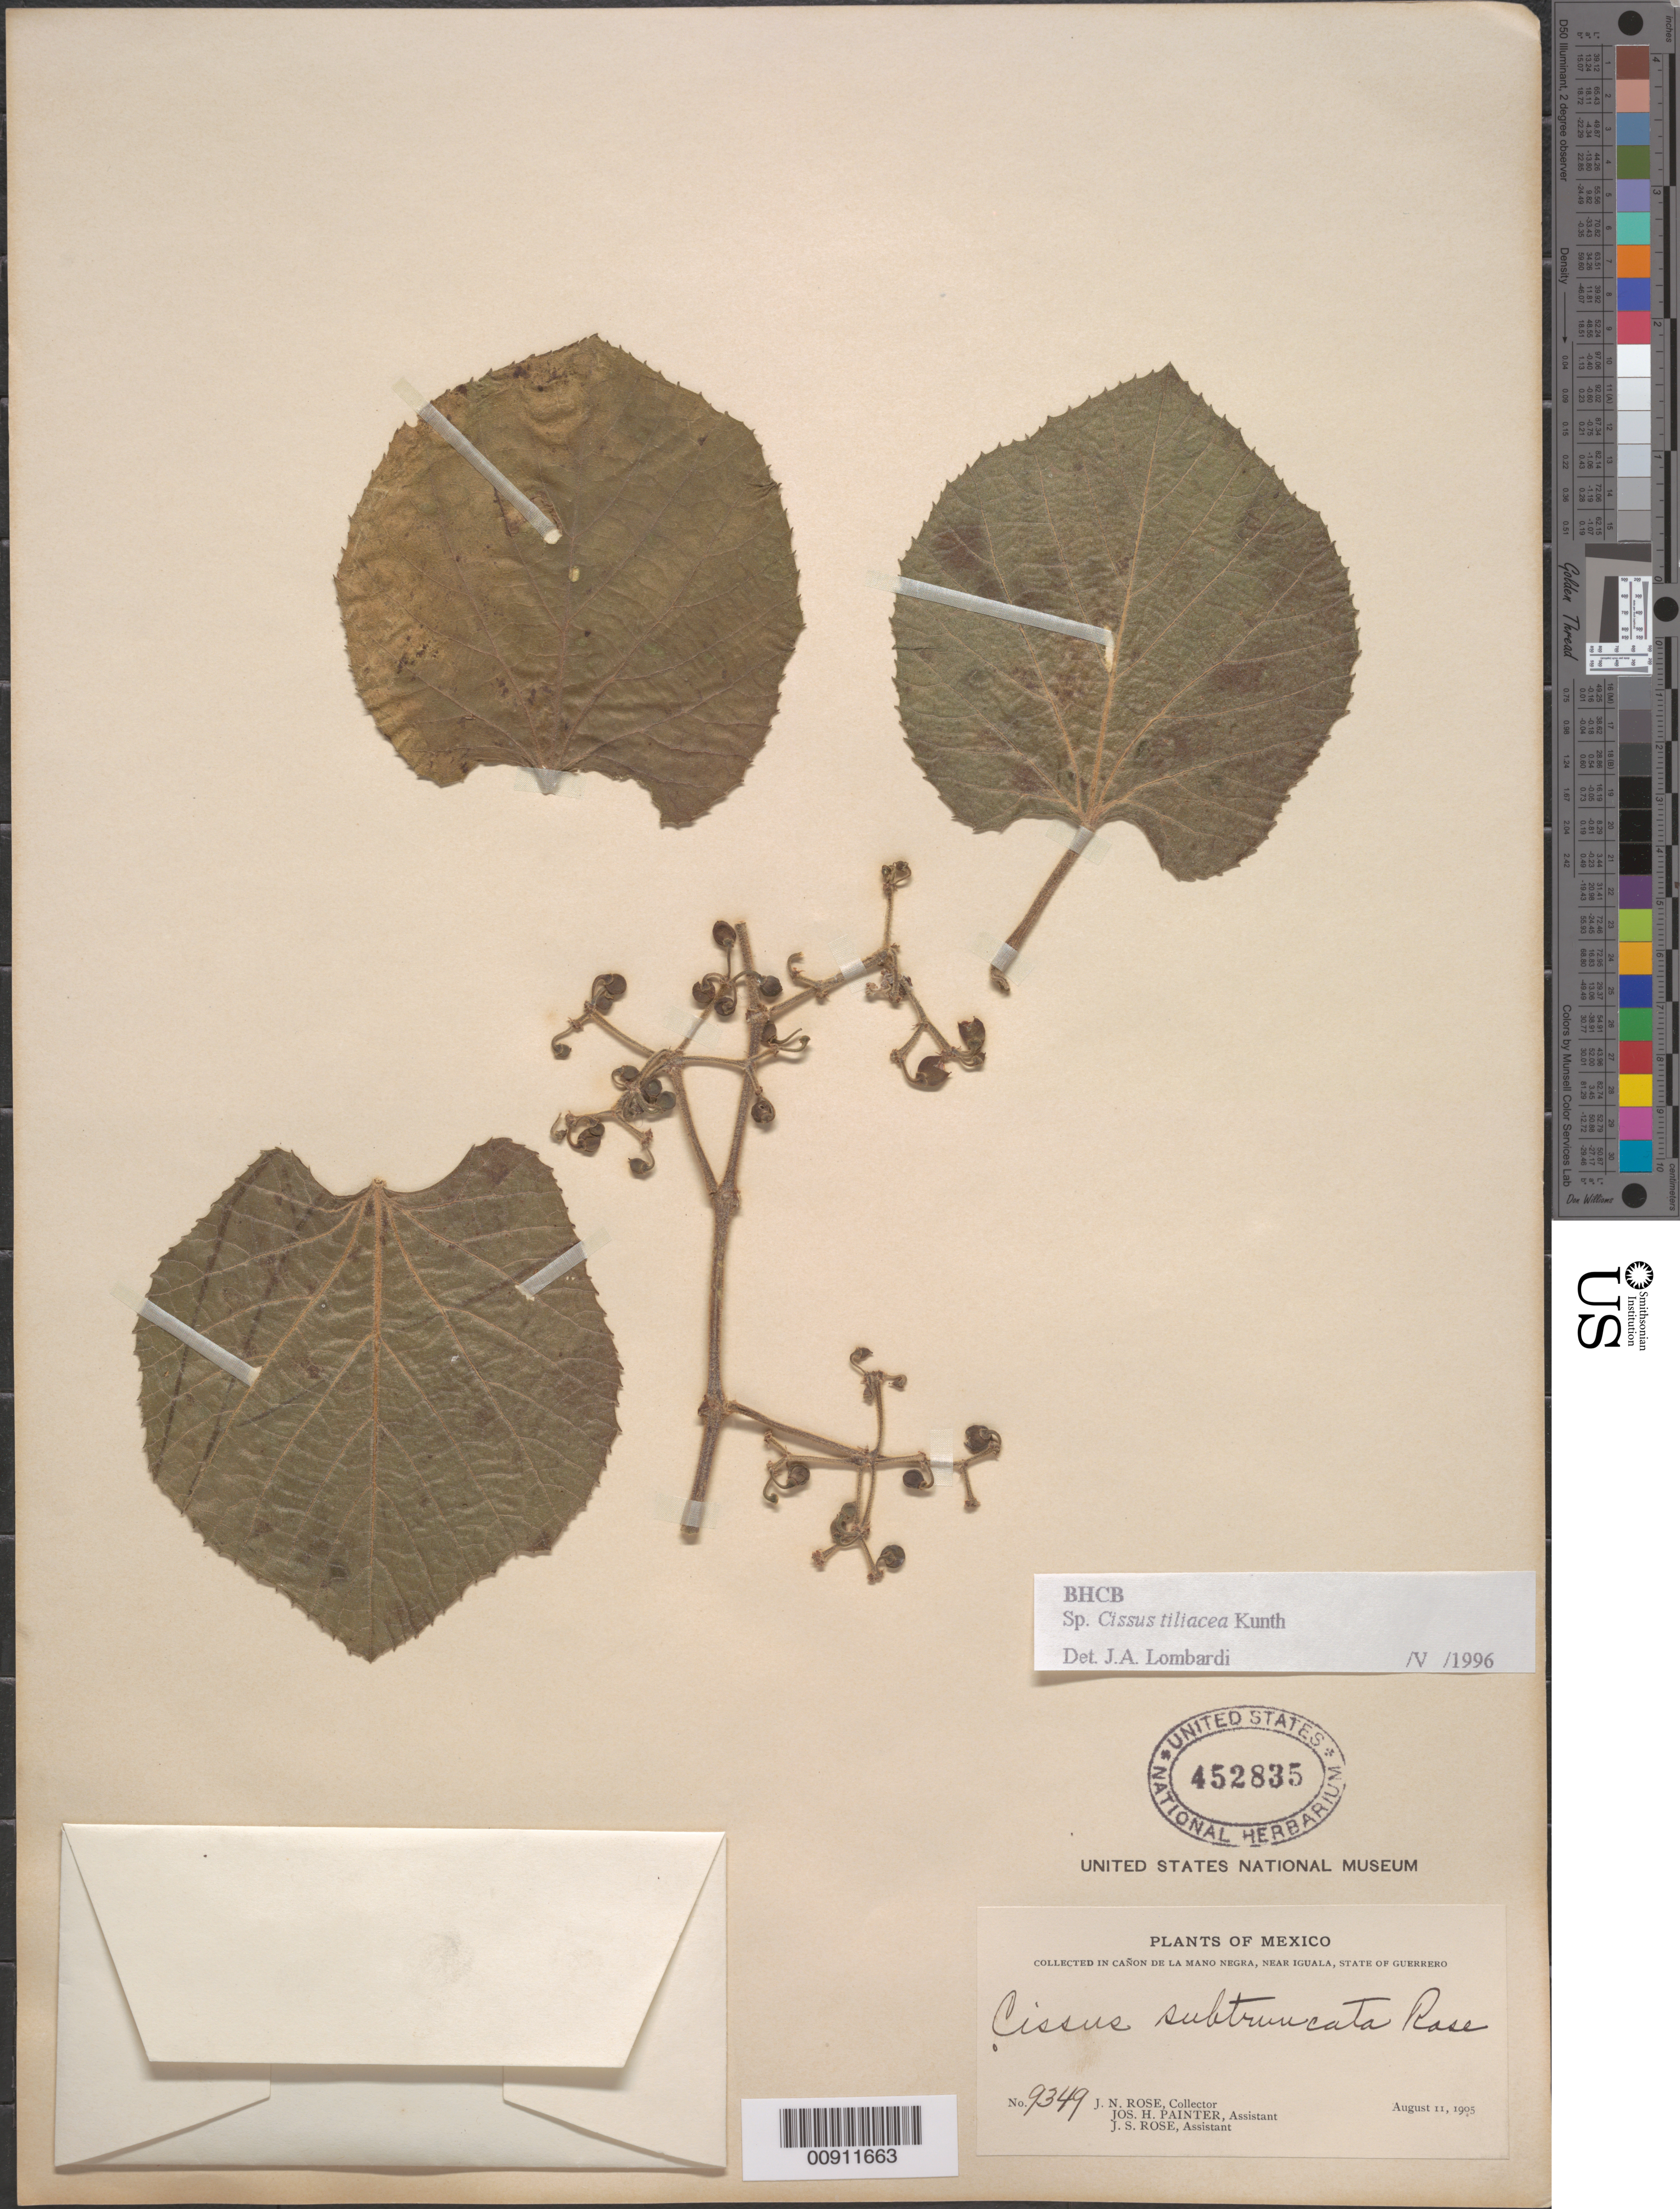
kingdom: Plantae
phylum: Tracheophyta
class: Magnoliopsida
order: Vitales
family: Vitaceae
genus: Cissus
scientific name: Cissus tiliacea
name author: Kunth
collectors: J. N. Rose, J. H. Painter & J. S. Rose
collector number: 9349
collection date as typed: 11 Aug 1905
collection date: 1905-08-11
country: Mexico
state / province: Guerrero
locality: In Cañon de la Mano Negra, near Iguala, State of Guerrero.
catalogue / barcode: US 452835